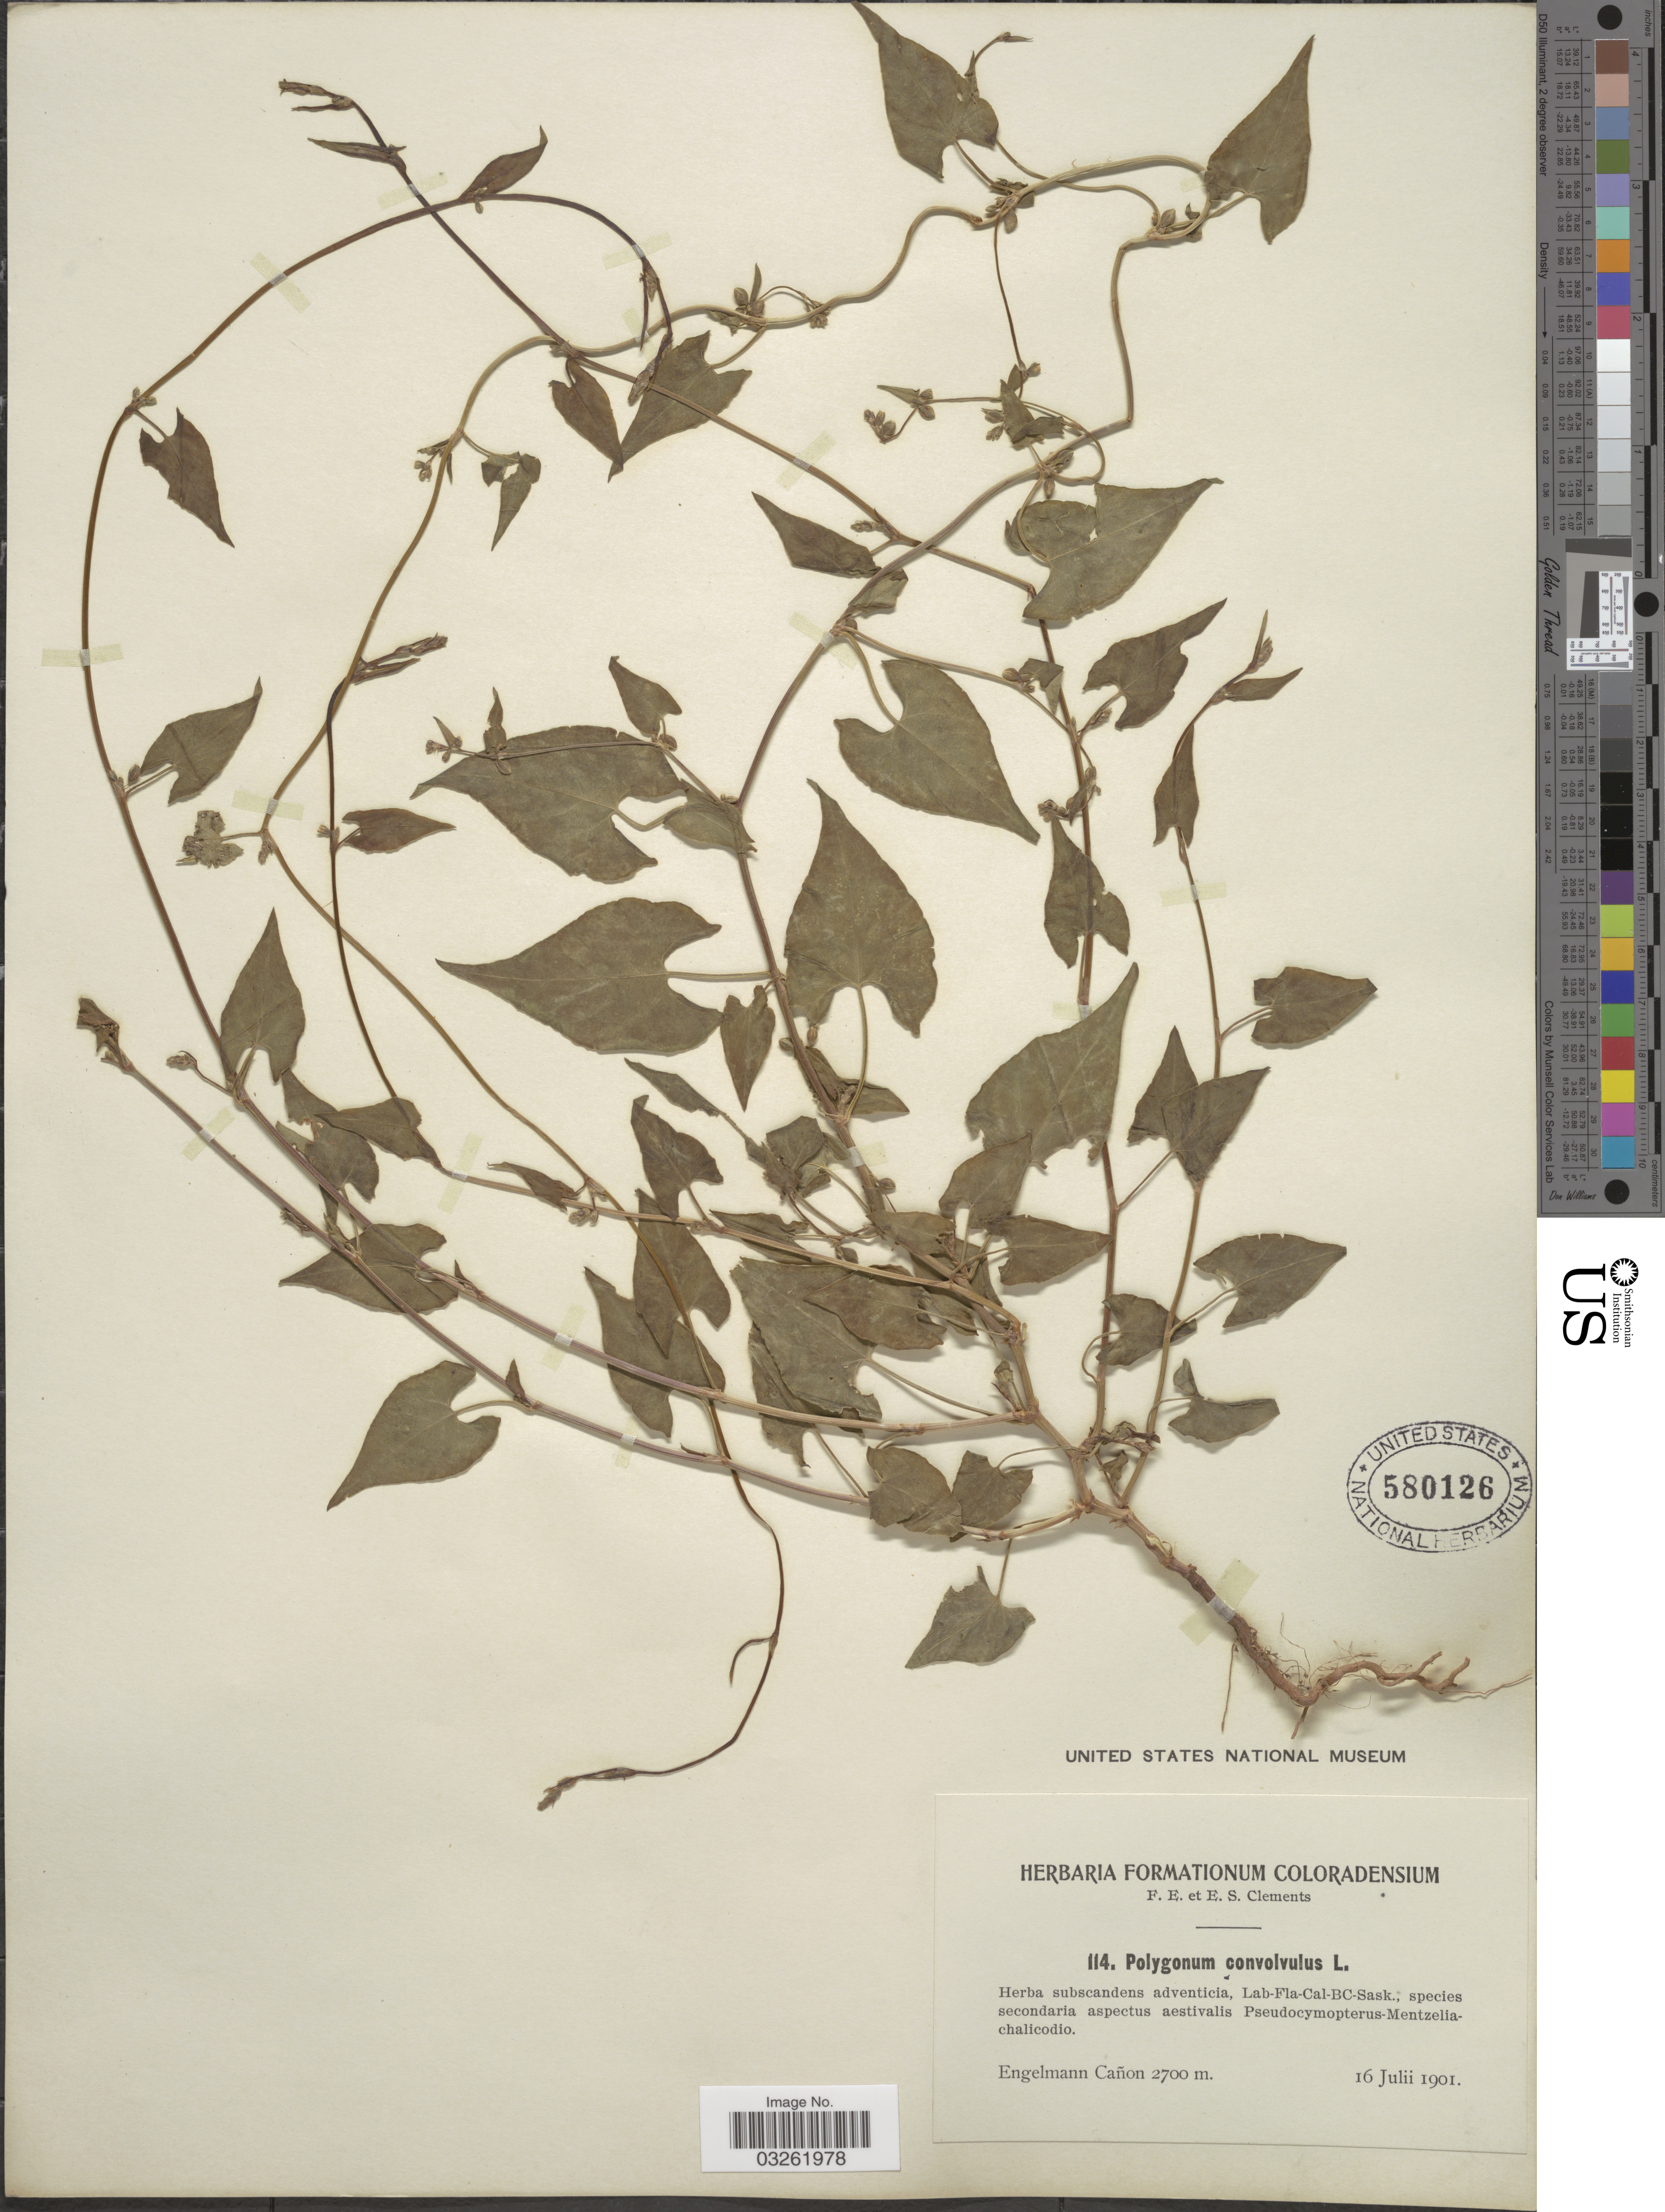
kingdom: Plantae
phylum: Tracheophyta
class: Magnoliopsida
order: Caryophyllales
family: Polygonaceae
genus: Fallopia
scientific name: Fallopia convolvulus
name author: (L.) Á. Löve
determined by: Strong, M. T., (US), Smithsonian Institution - National Museum of Natural History (UNITED STATES)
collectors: F. E. Clements & E. S. Clements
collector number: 114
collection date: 1901-07-16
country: United States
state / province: Colorado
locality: Engelmann Cañon.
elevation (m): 2700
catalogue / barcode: US 580126